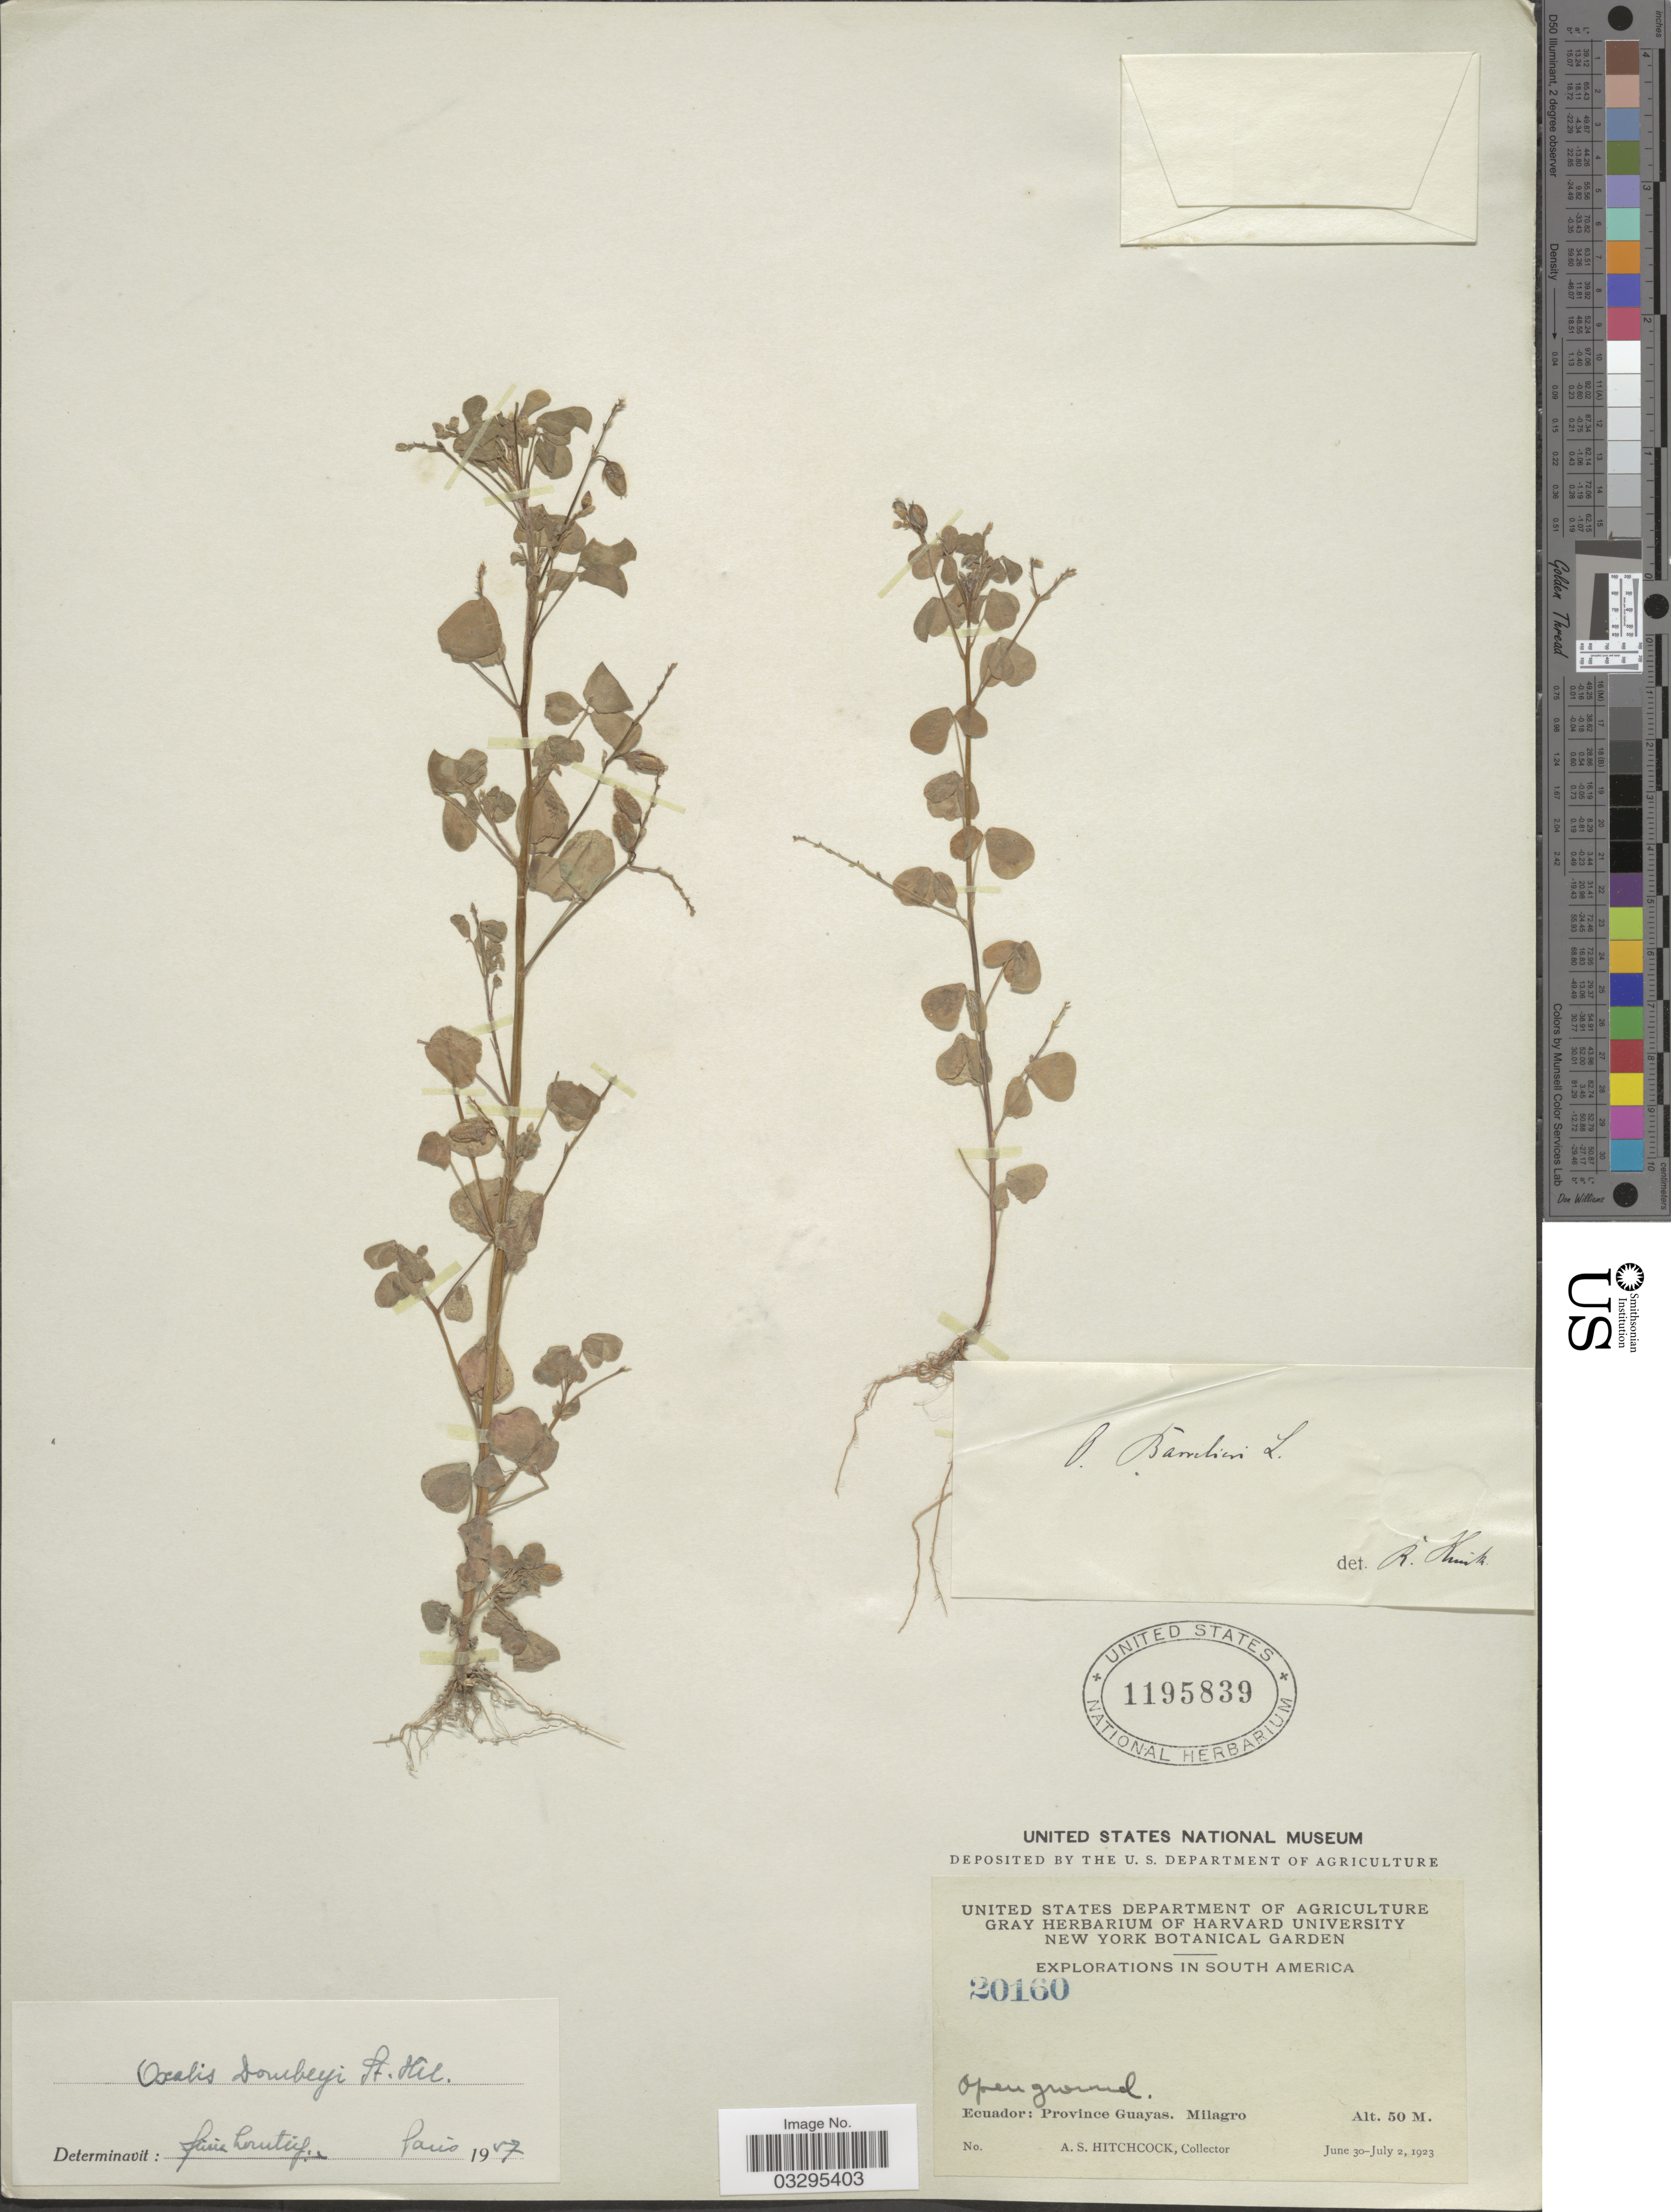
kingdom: Plantae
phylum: Tracheophyta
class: Magnoliopsida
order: Oxalidales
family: Oxalidaceae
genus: Oxalis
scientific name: Oxalis dombeyi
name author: A. St.-Hil.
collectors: A. S. Hitchcock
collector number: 20160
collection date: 1923-06-30/1923-07-02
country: Ecuador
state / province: Guayas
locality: Milagro.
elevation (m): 50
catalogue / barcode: US 1195839